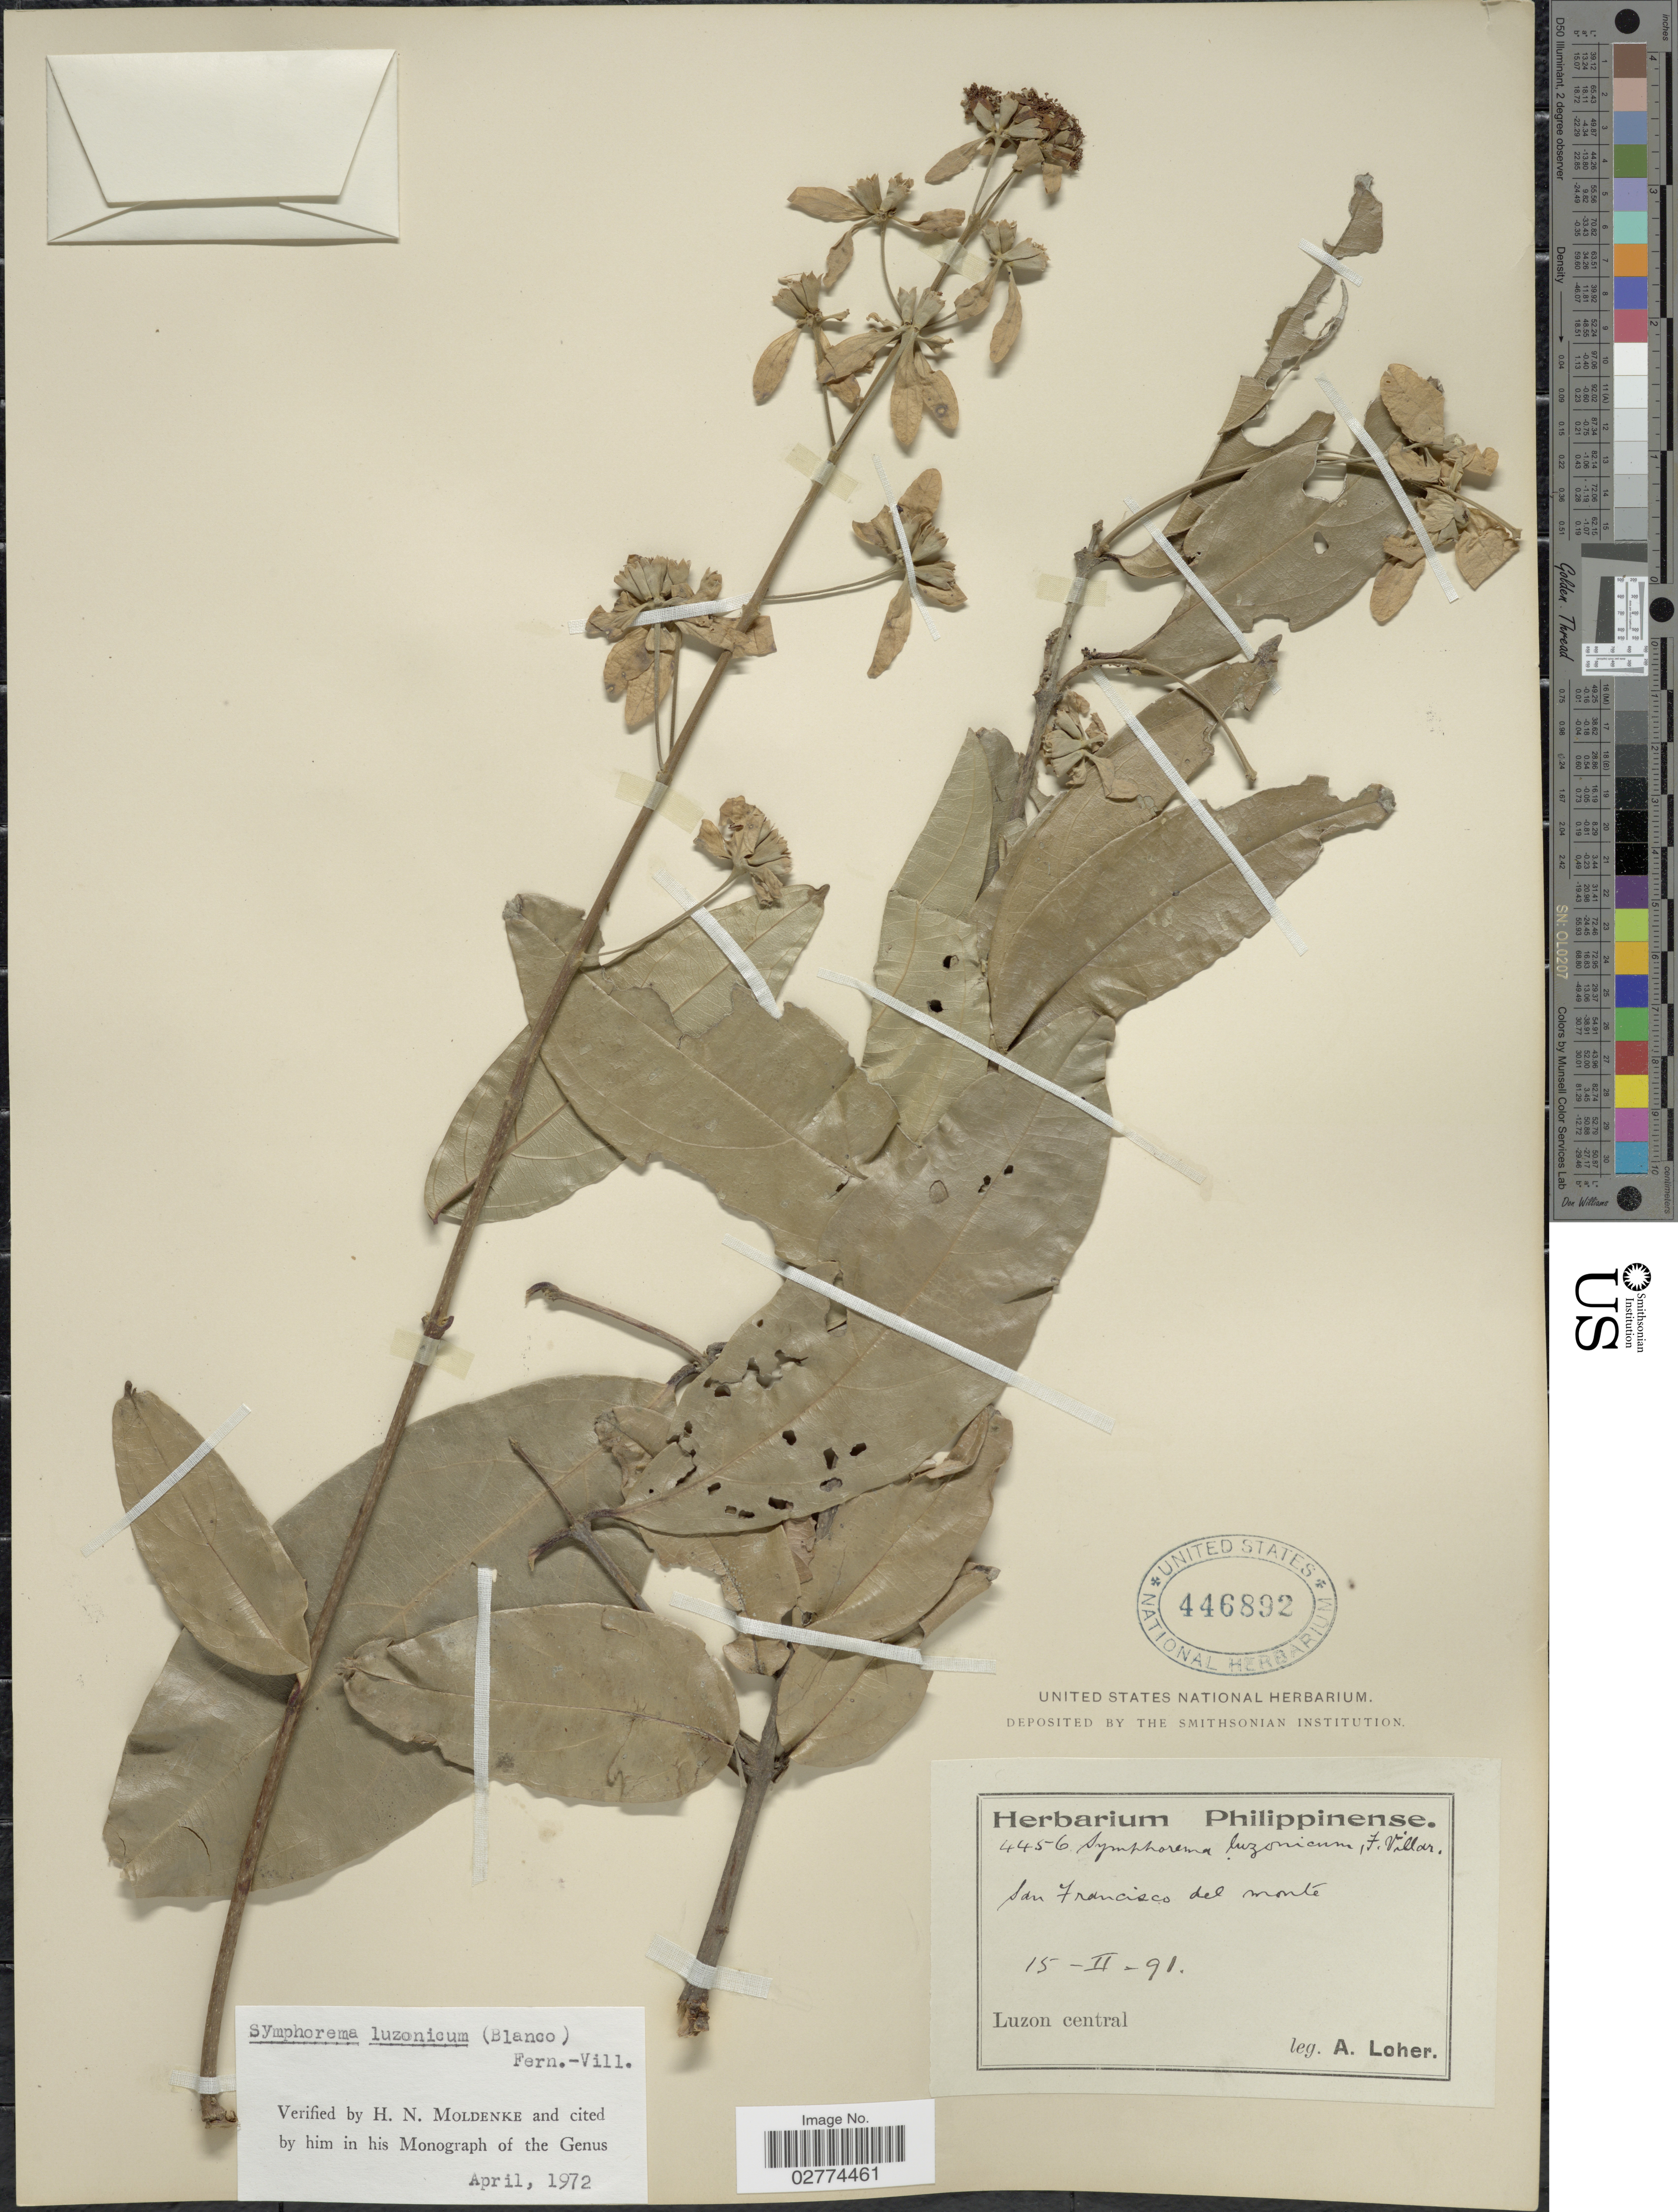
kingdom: Plantae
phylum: Tracheophyta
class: Magnoliopsida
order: Lamiales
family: Lamiaceae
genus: Symphorema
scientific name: Symphorema luzonicum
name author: (Blanco) Fern.-Vill.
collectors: A. Loher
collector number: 4456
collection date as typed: Transcribed d/m/y: 15/2/91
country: Philippines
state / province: Central Luzon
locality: San Francisco del monte.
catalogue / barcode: US 446892